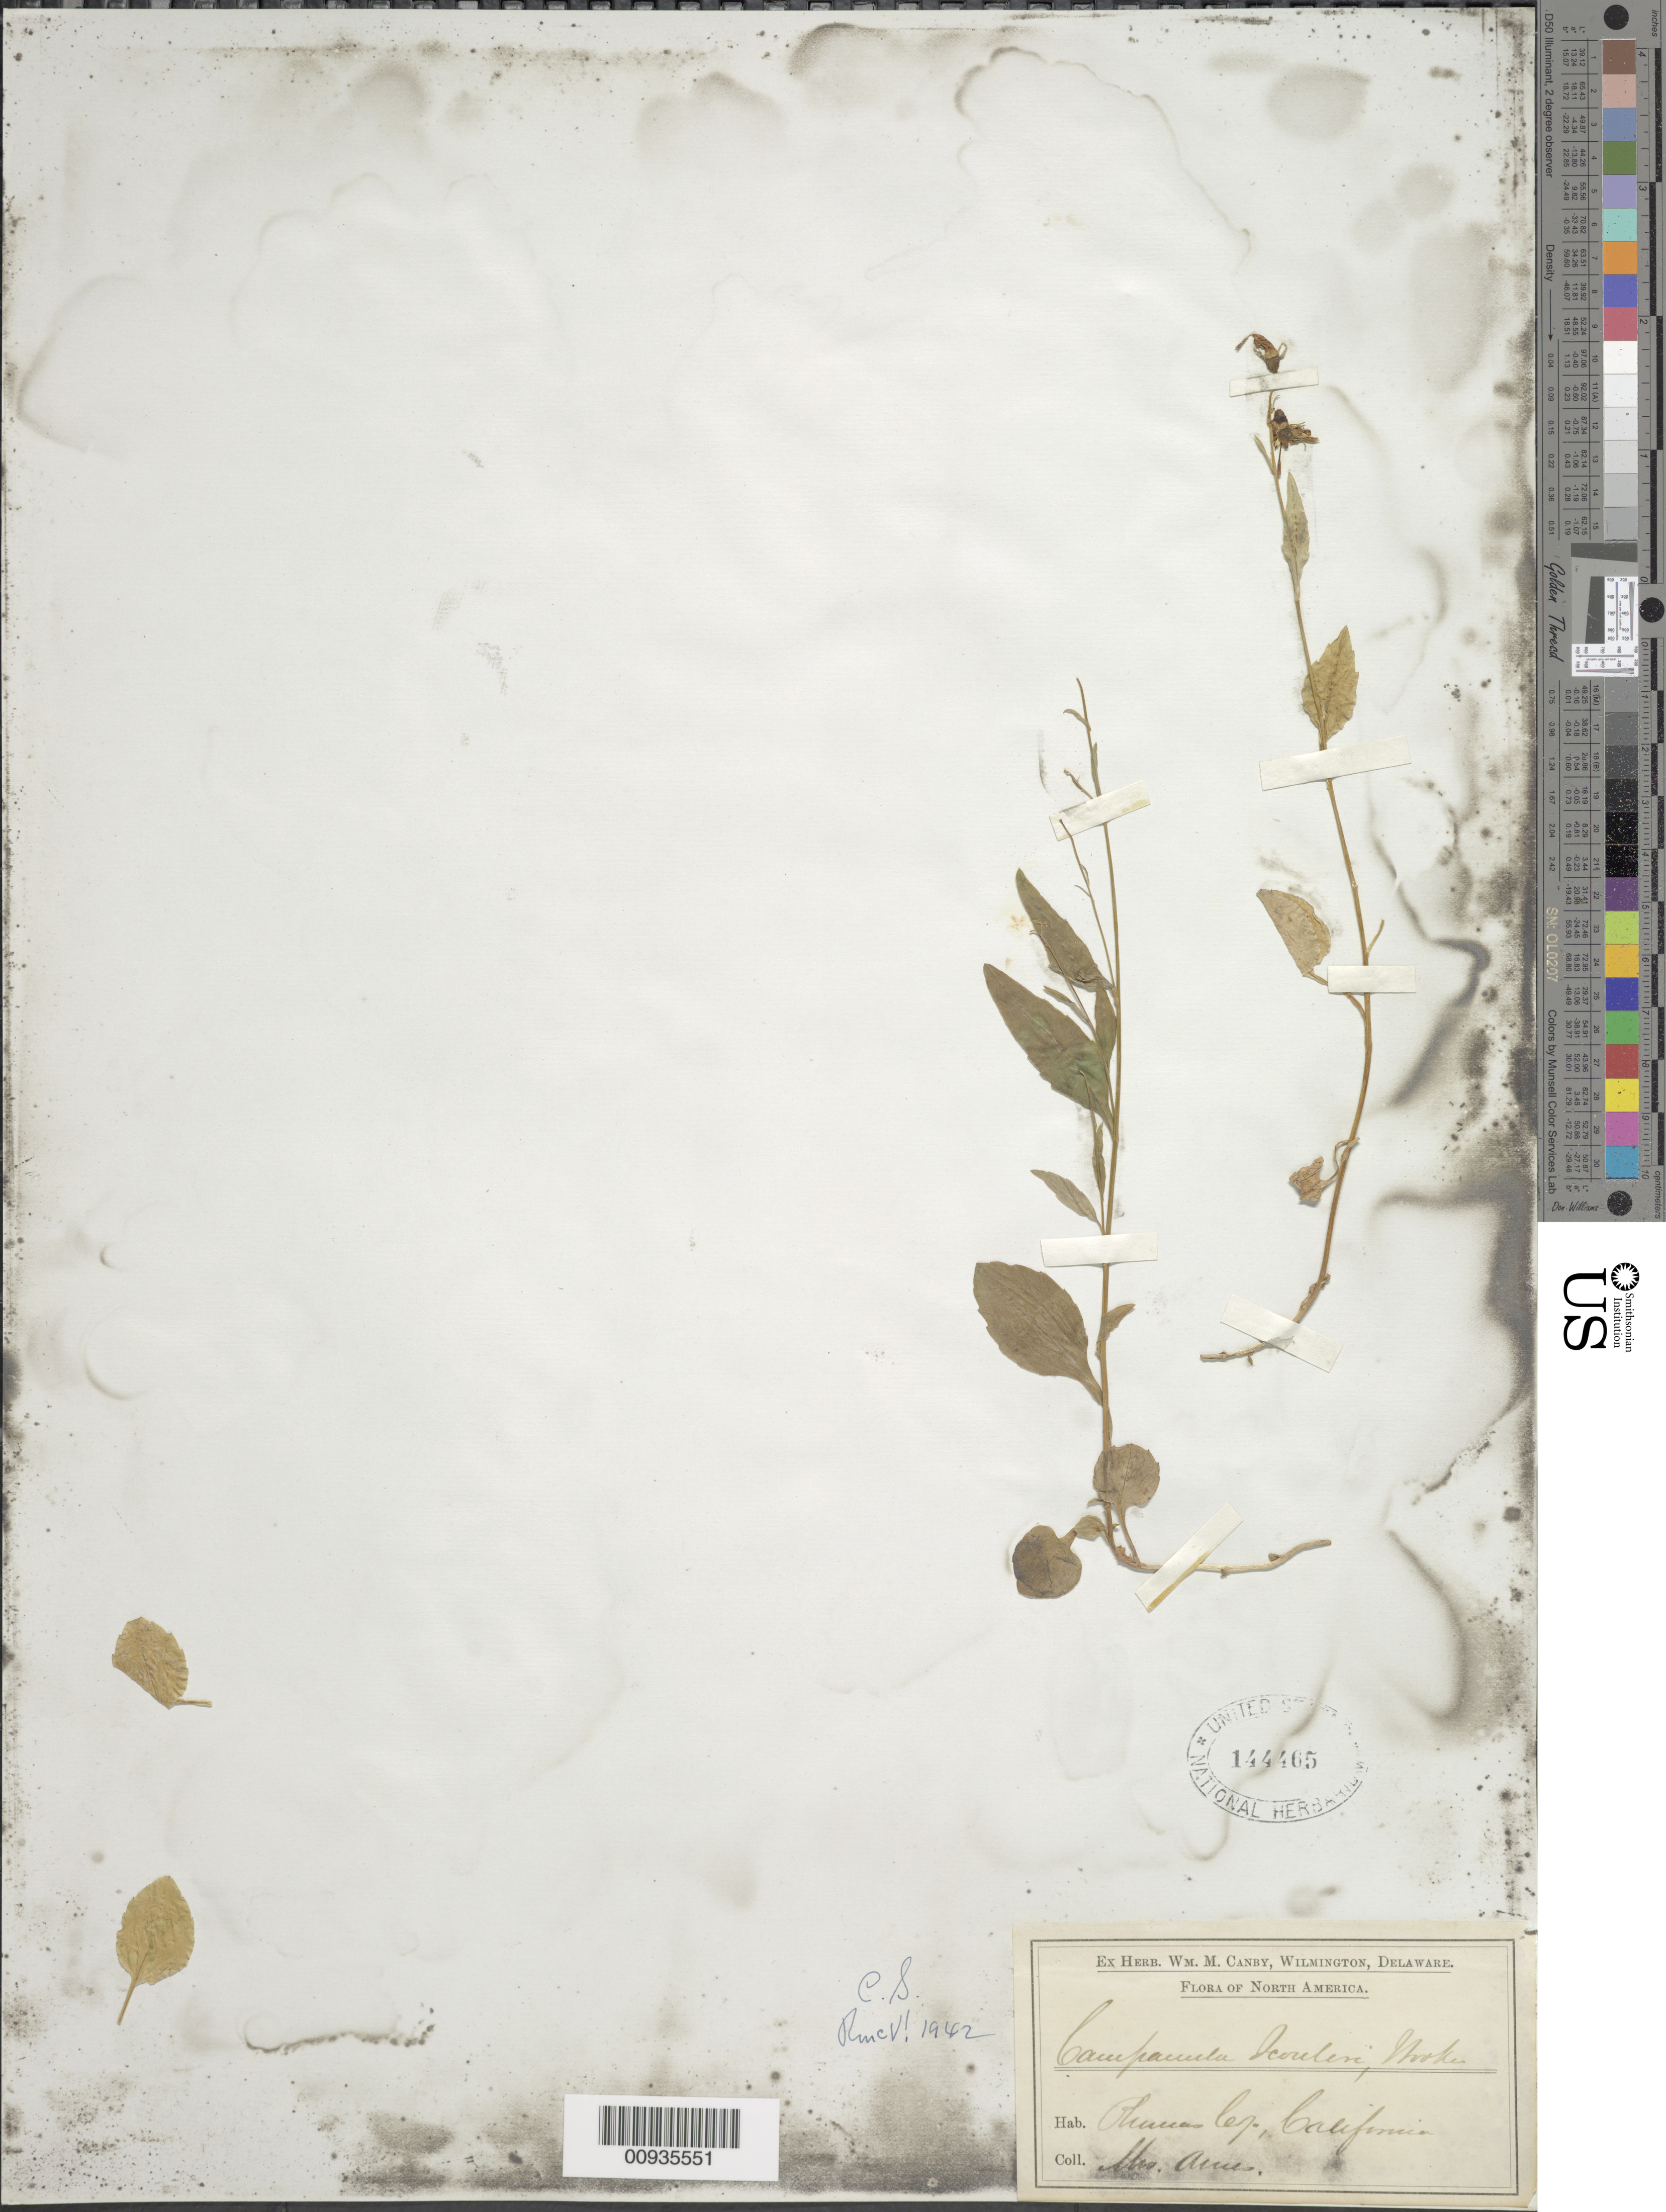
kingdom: Plantae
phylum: Tracheophyta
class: Magnoliopsida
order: Asterales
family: Campanulaceae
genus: Campanula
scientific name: Campanula scouleri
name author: Hook.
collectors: M. E. P. Ames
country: United States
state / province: California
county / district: Plumas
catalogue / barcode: US 144465